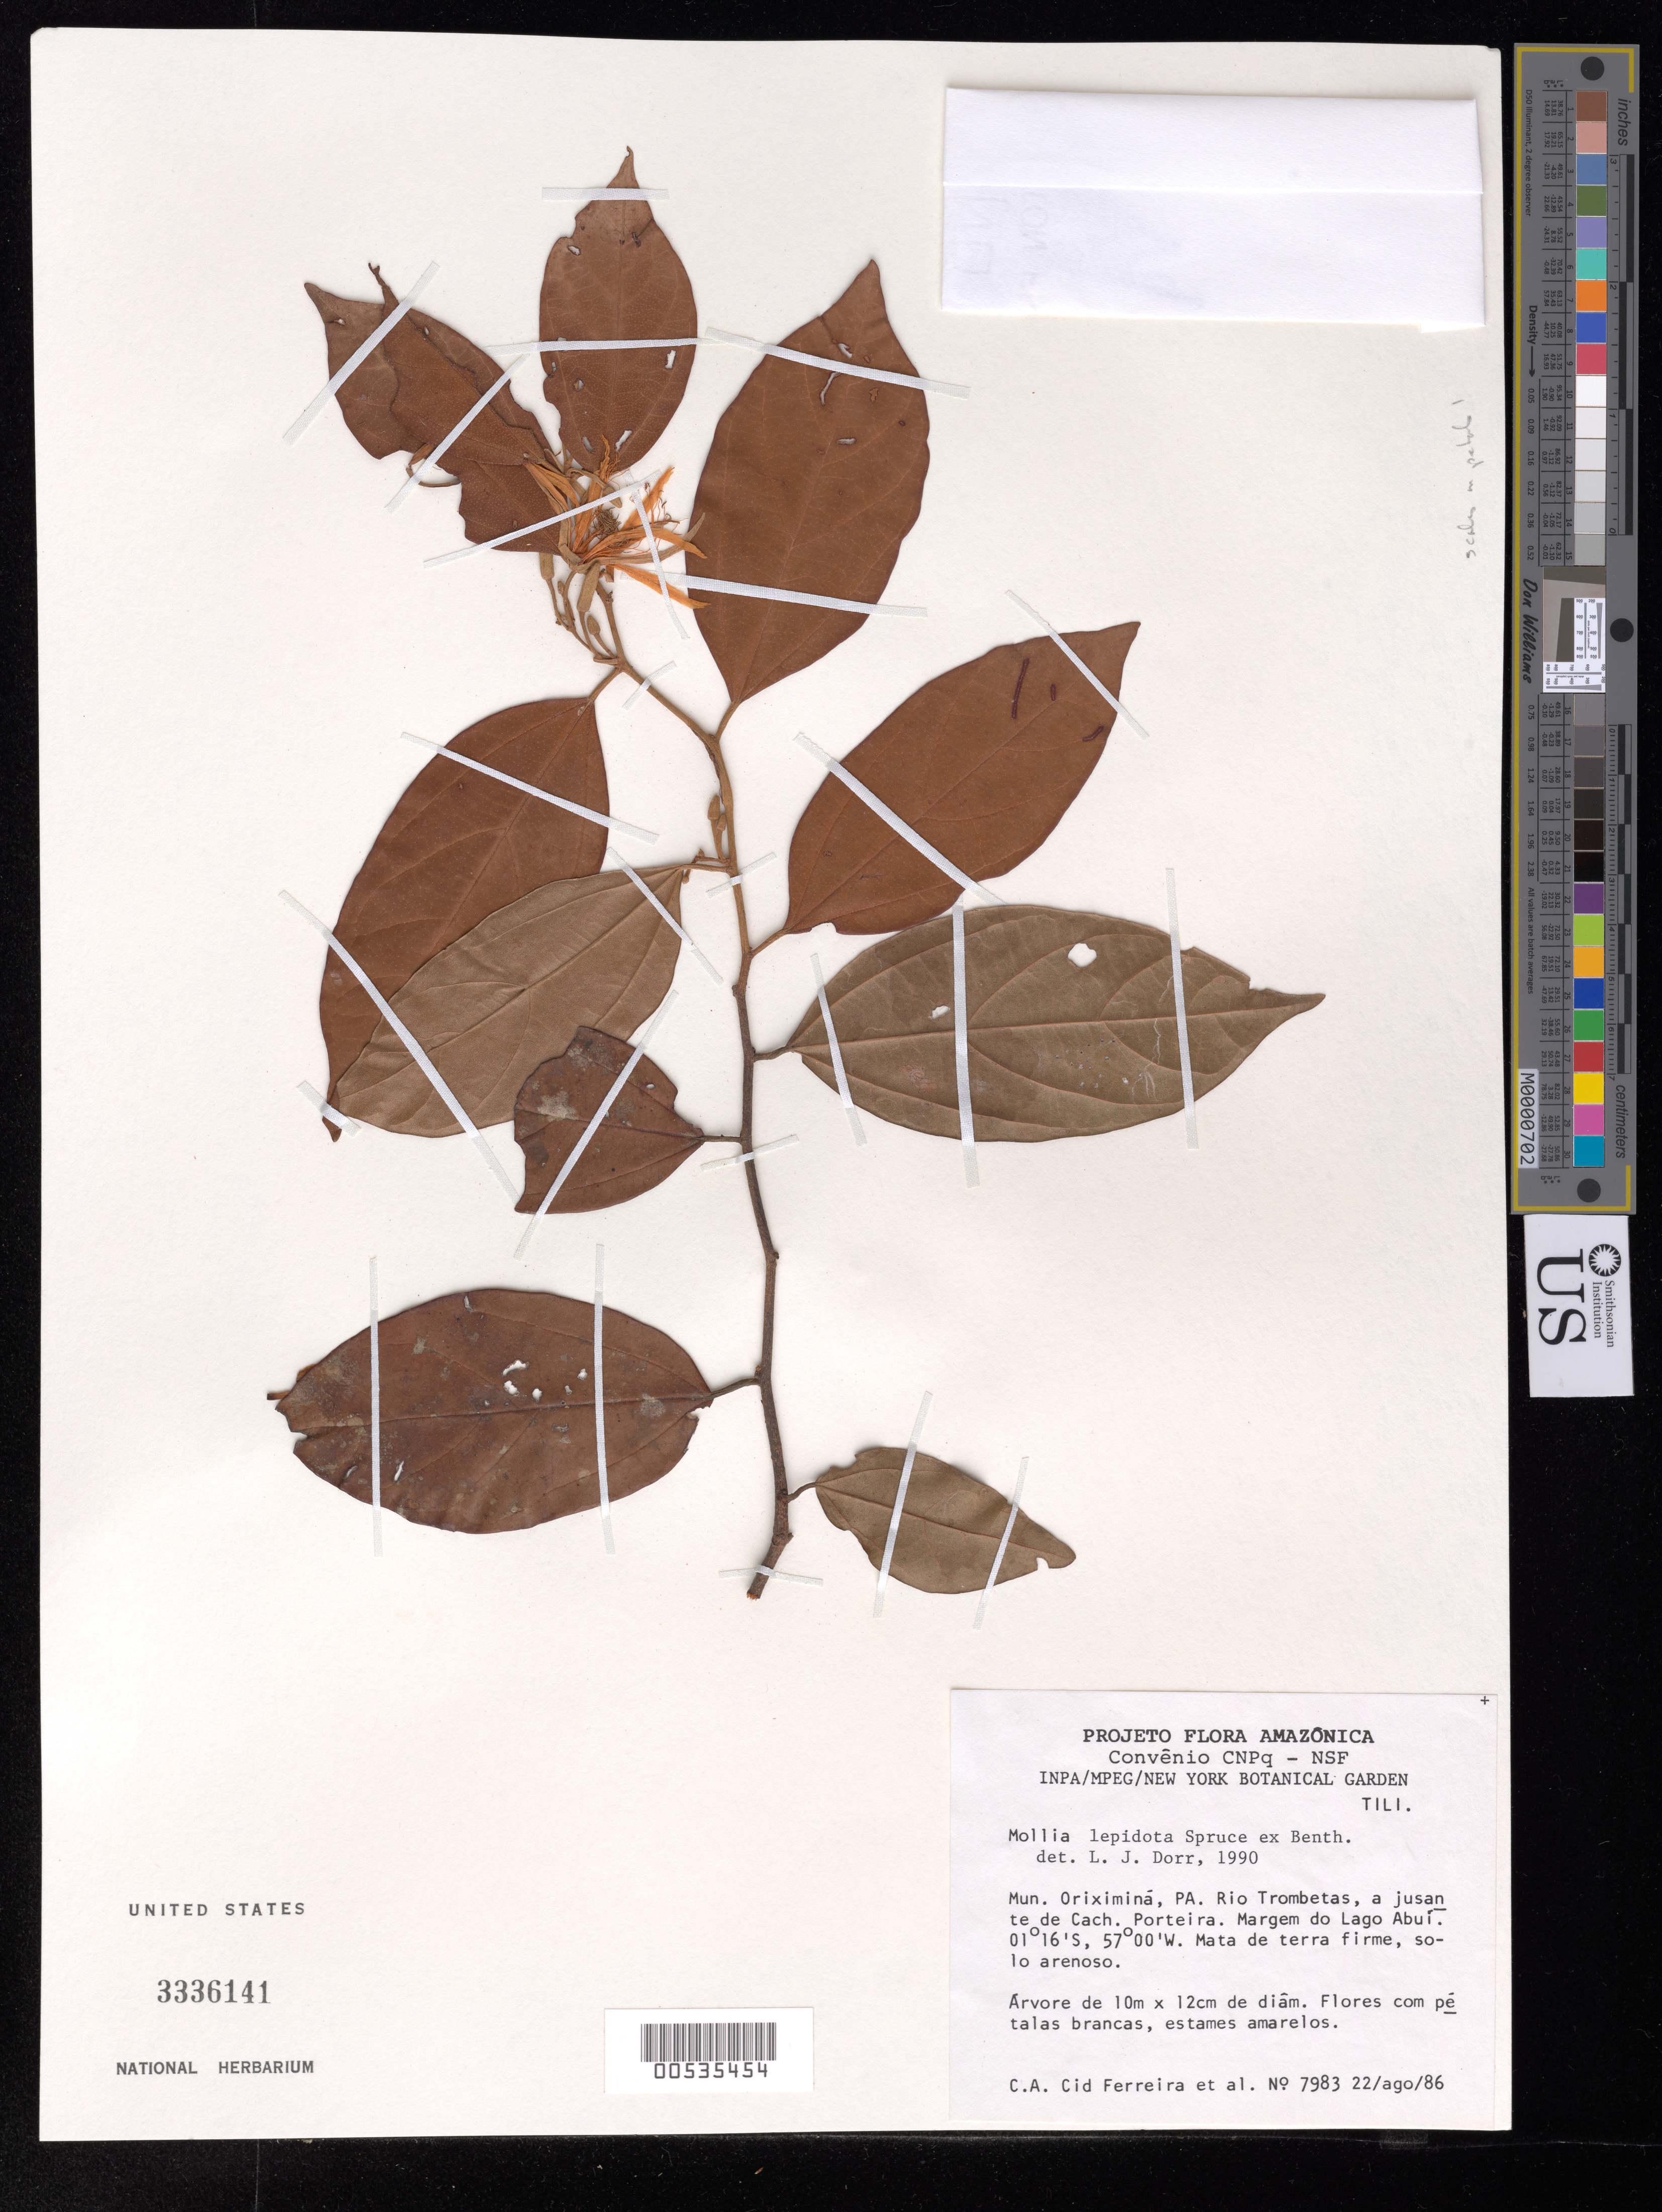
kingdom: Plantae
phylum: Tracheophyta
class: Magnoliopsida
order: Malvales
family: Malvaceae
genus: Mollia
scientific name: Mollia sphaerocarpa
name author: Gleason ex Record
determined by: Dorr, Laurence J., Curator (BOT), Smithsonian Institution - National Museum of Natural History (UNITED STATES)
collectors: C. A. Cid Ferreira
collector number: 7983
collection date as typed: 22 Aug 1986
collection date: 1986-08-22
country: Brazil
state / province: Pará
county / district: Oriximiná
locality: Rio Trombetas, a jusante de Cach. Porteira. Margem do Lago Abuí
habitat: Mata de terra firme, solo arenoso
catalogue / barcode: US 3336141